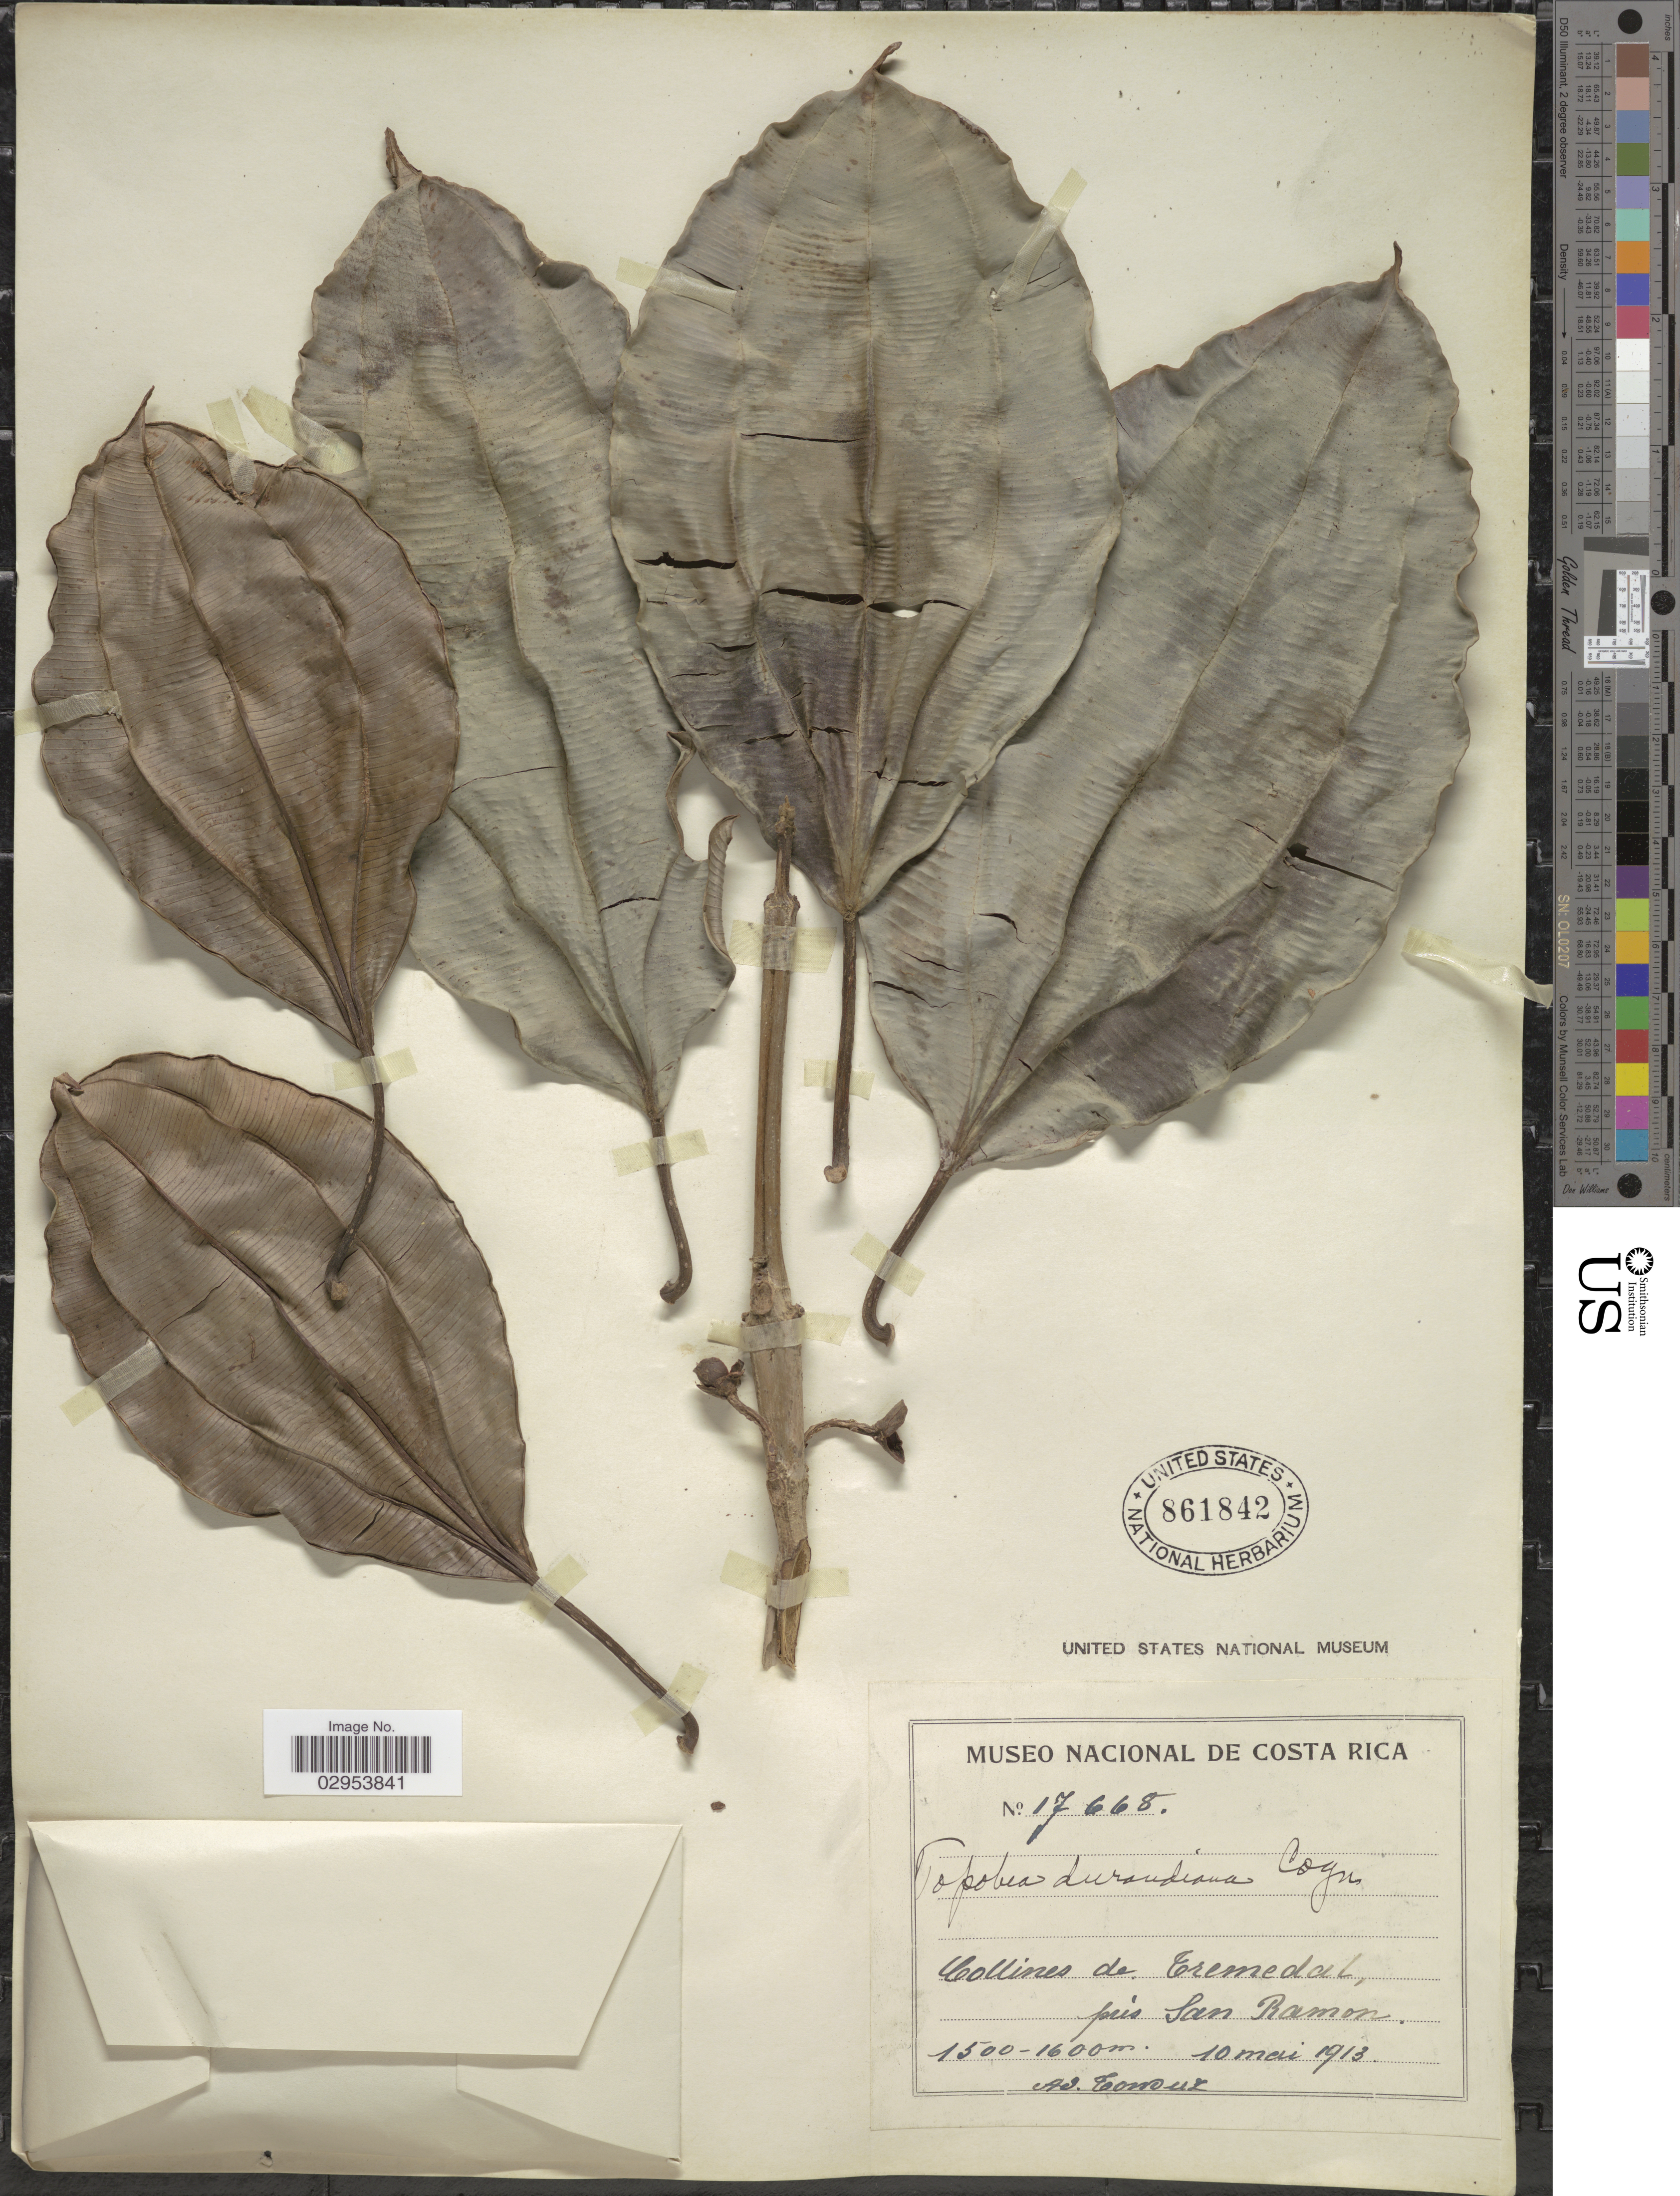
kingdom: Plantae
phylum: Tracheophyta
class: Magnoliopsida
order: Myrtales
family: Melastomataceae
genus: Topobea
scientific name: Topobea maurofernandeziana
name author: Cogn.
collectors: A. Tonduz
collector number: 17668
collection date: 1913-05-10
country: Costa Rica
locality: Collines de Tremedal prés San Ramon.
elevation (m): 1500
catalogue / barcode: US 861842